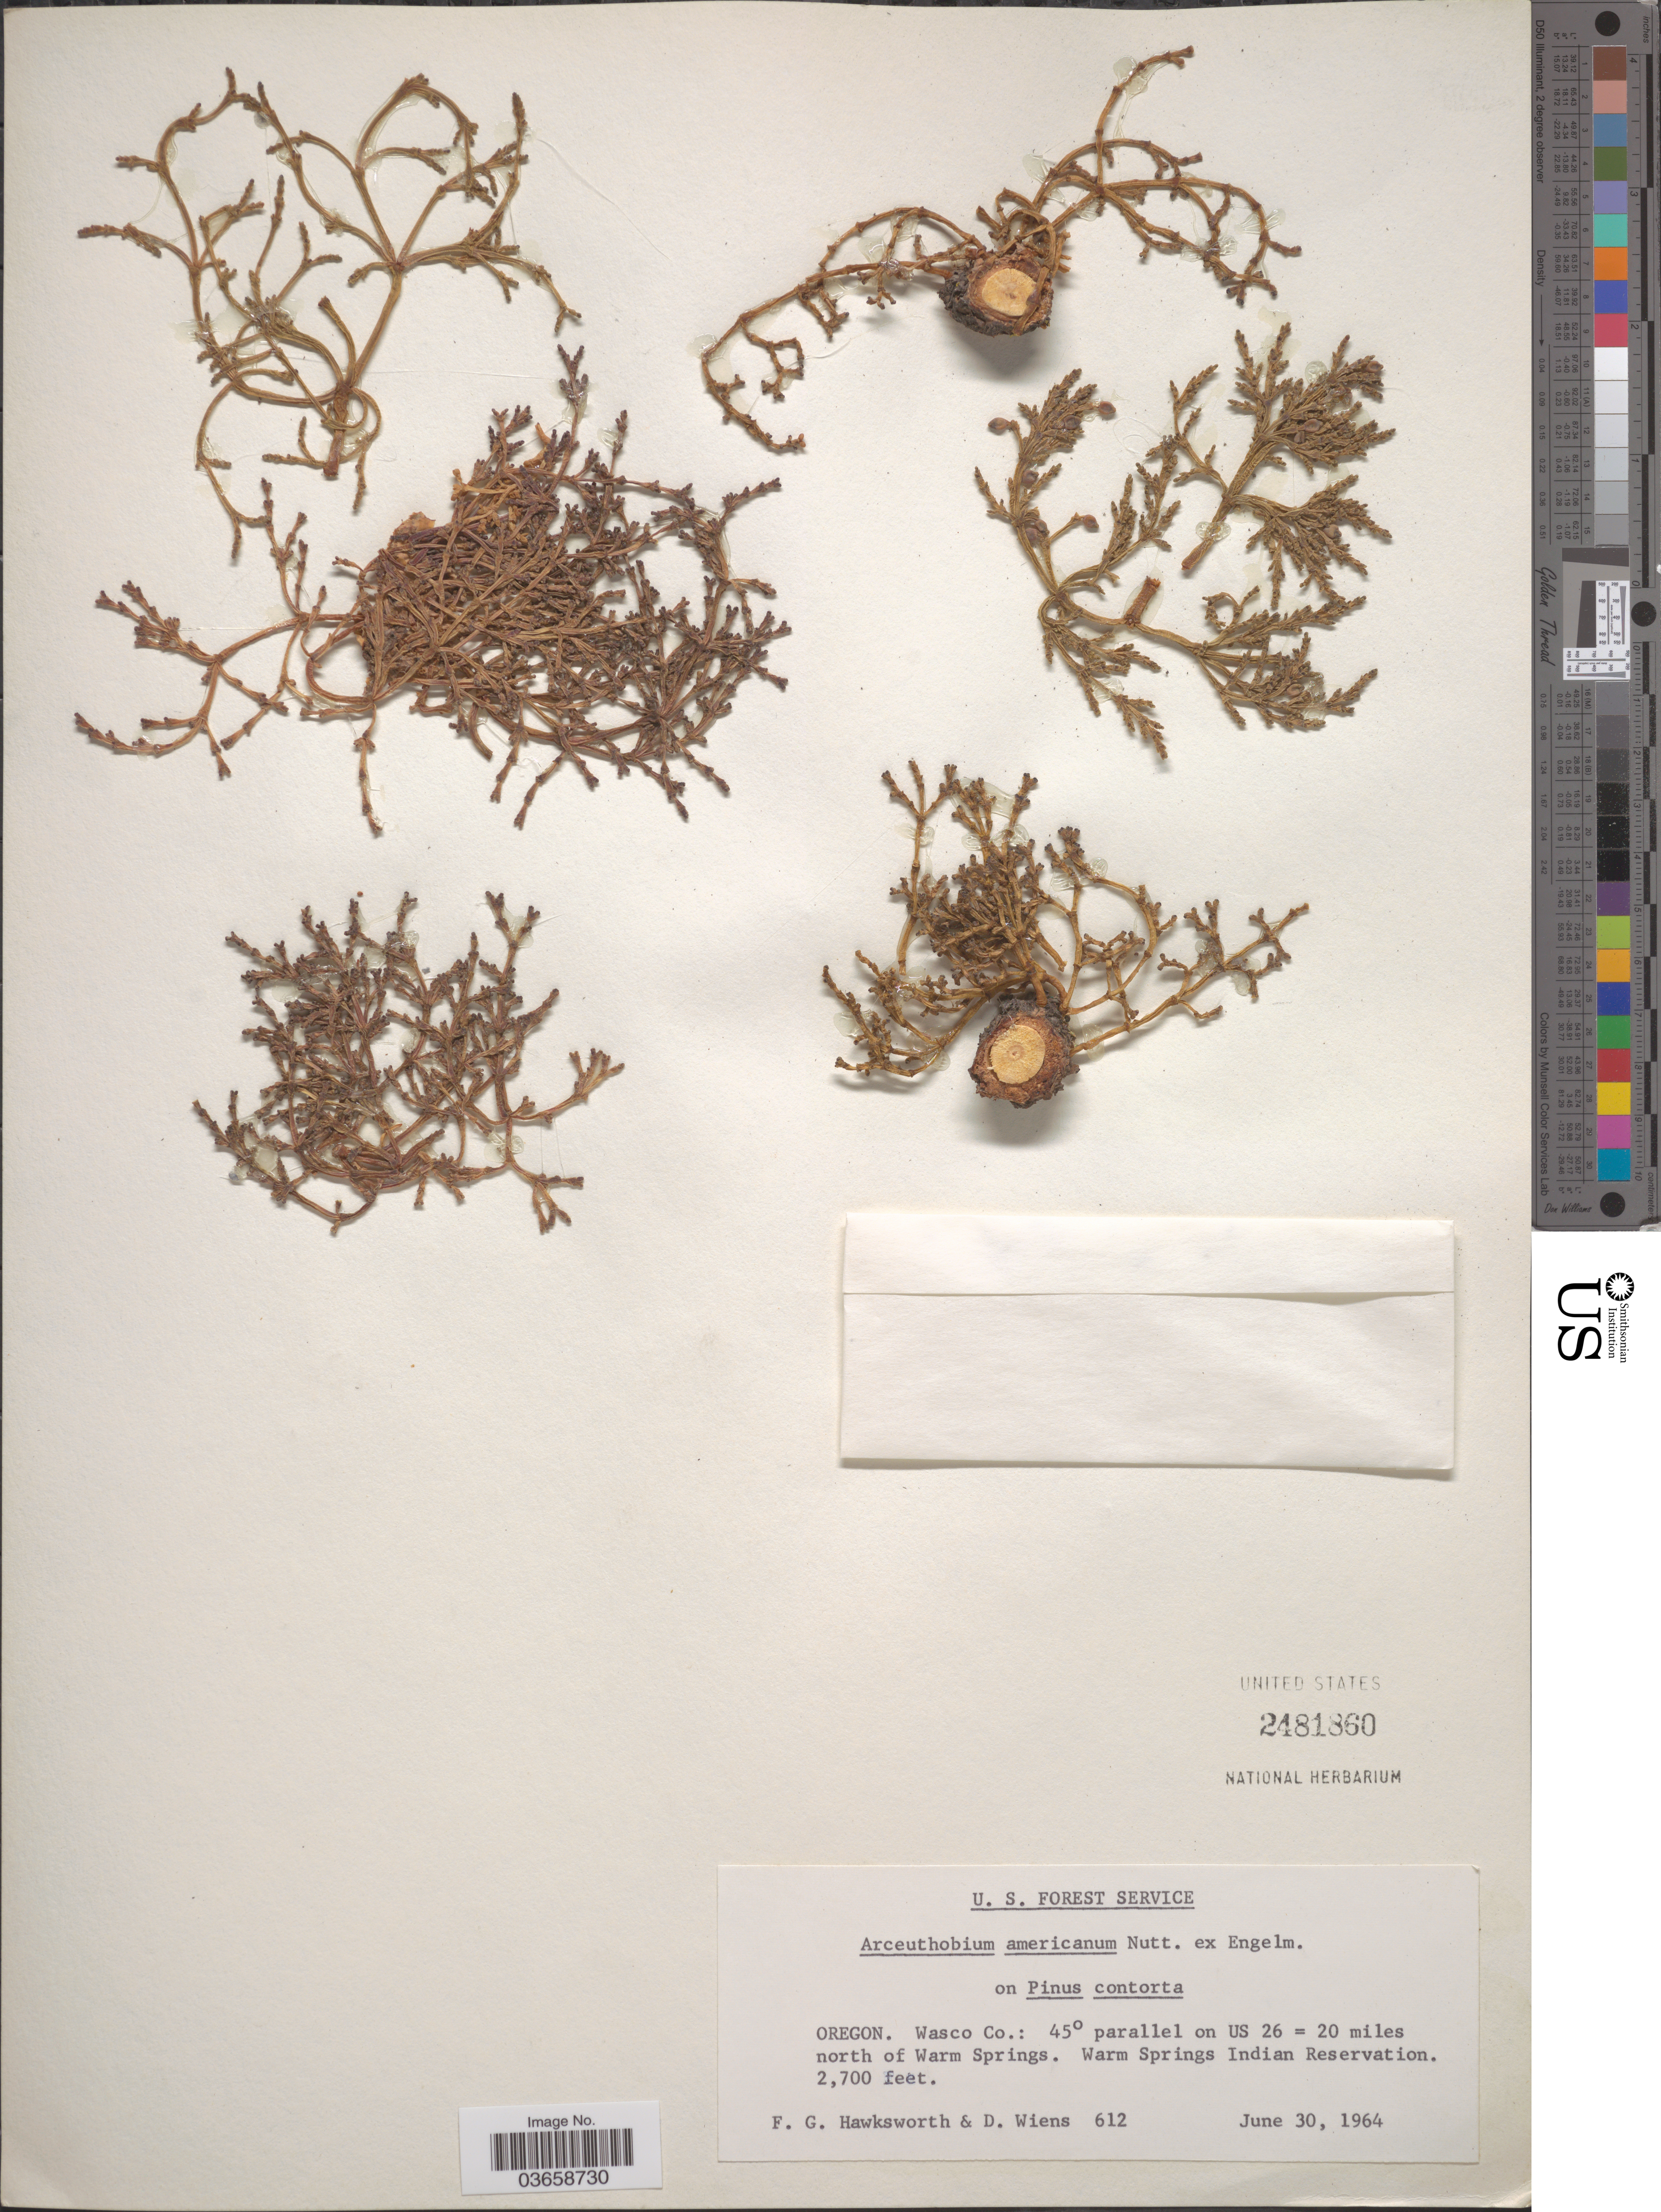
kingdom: Plantae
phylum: Tracheophyta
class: Magnoliopsida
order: Santalales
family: Viscaceae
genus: Arceuthobium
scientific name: Arceuthobium americanum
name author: Nutt. ex A. Gray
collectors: F. G. Hawksworth & D. Wiens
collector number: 612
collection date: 1964-06-30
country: United States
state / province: Oregon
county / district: Wasco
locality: Wasco Co.: 45° parallel on US 26 = 20 miles north of Warm Springs. Warm Springs Indian Reservation.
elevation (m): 823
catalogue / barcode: US 2481860